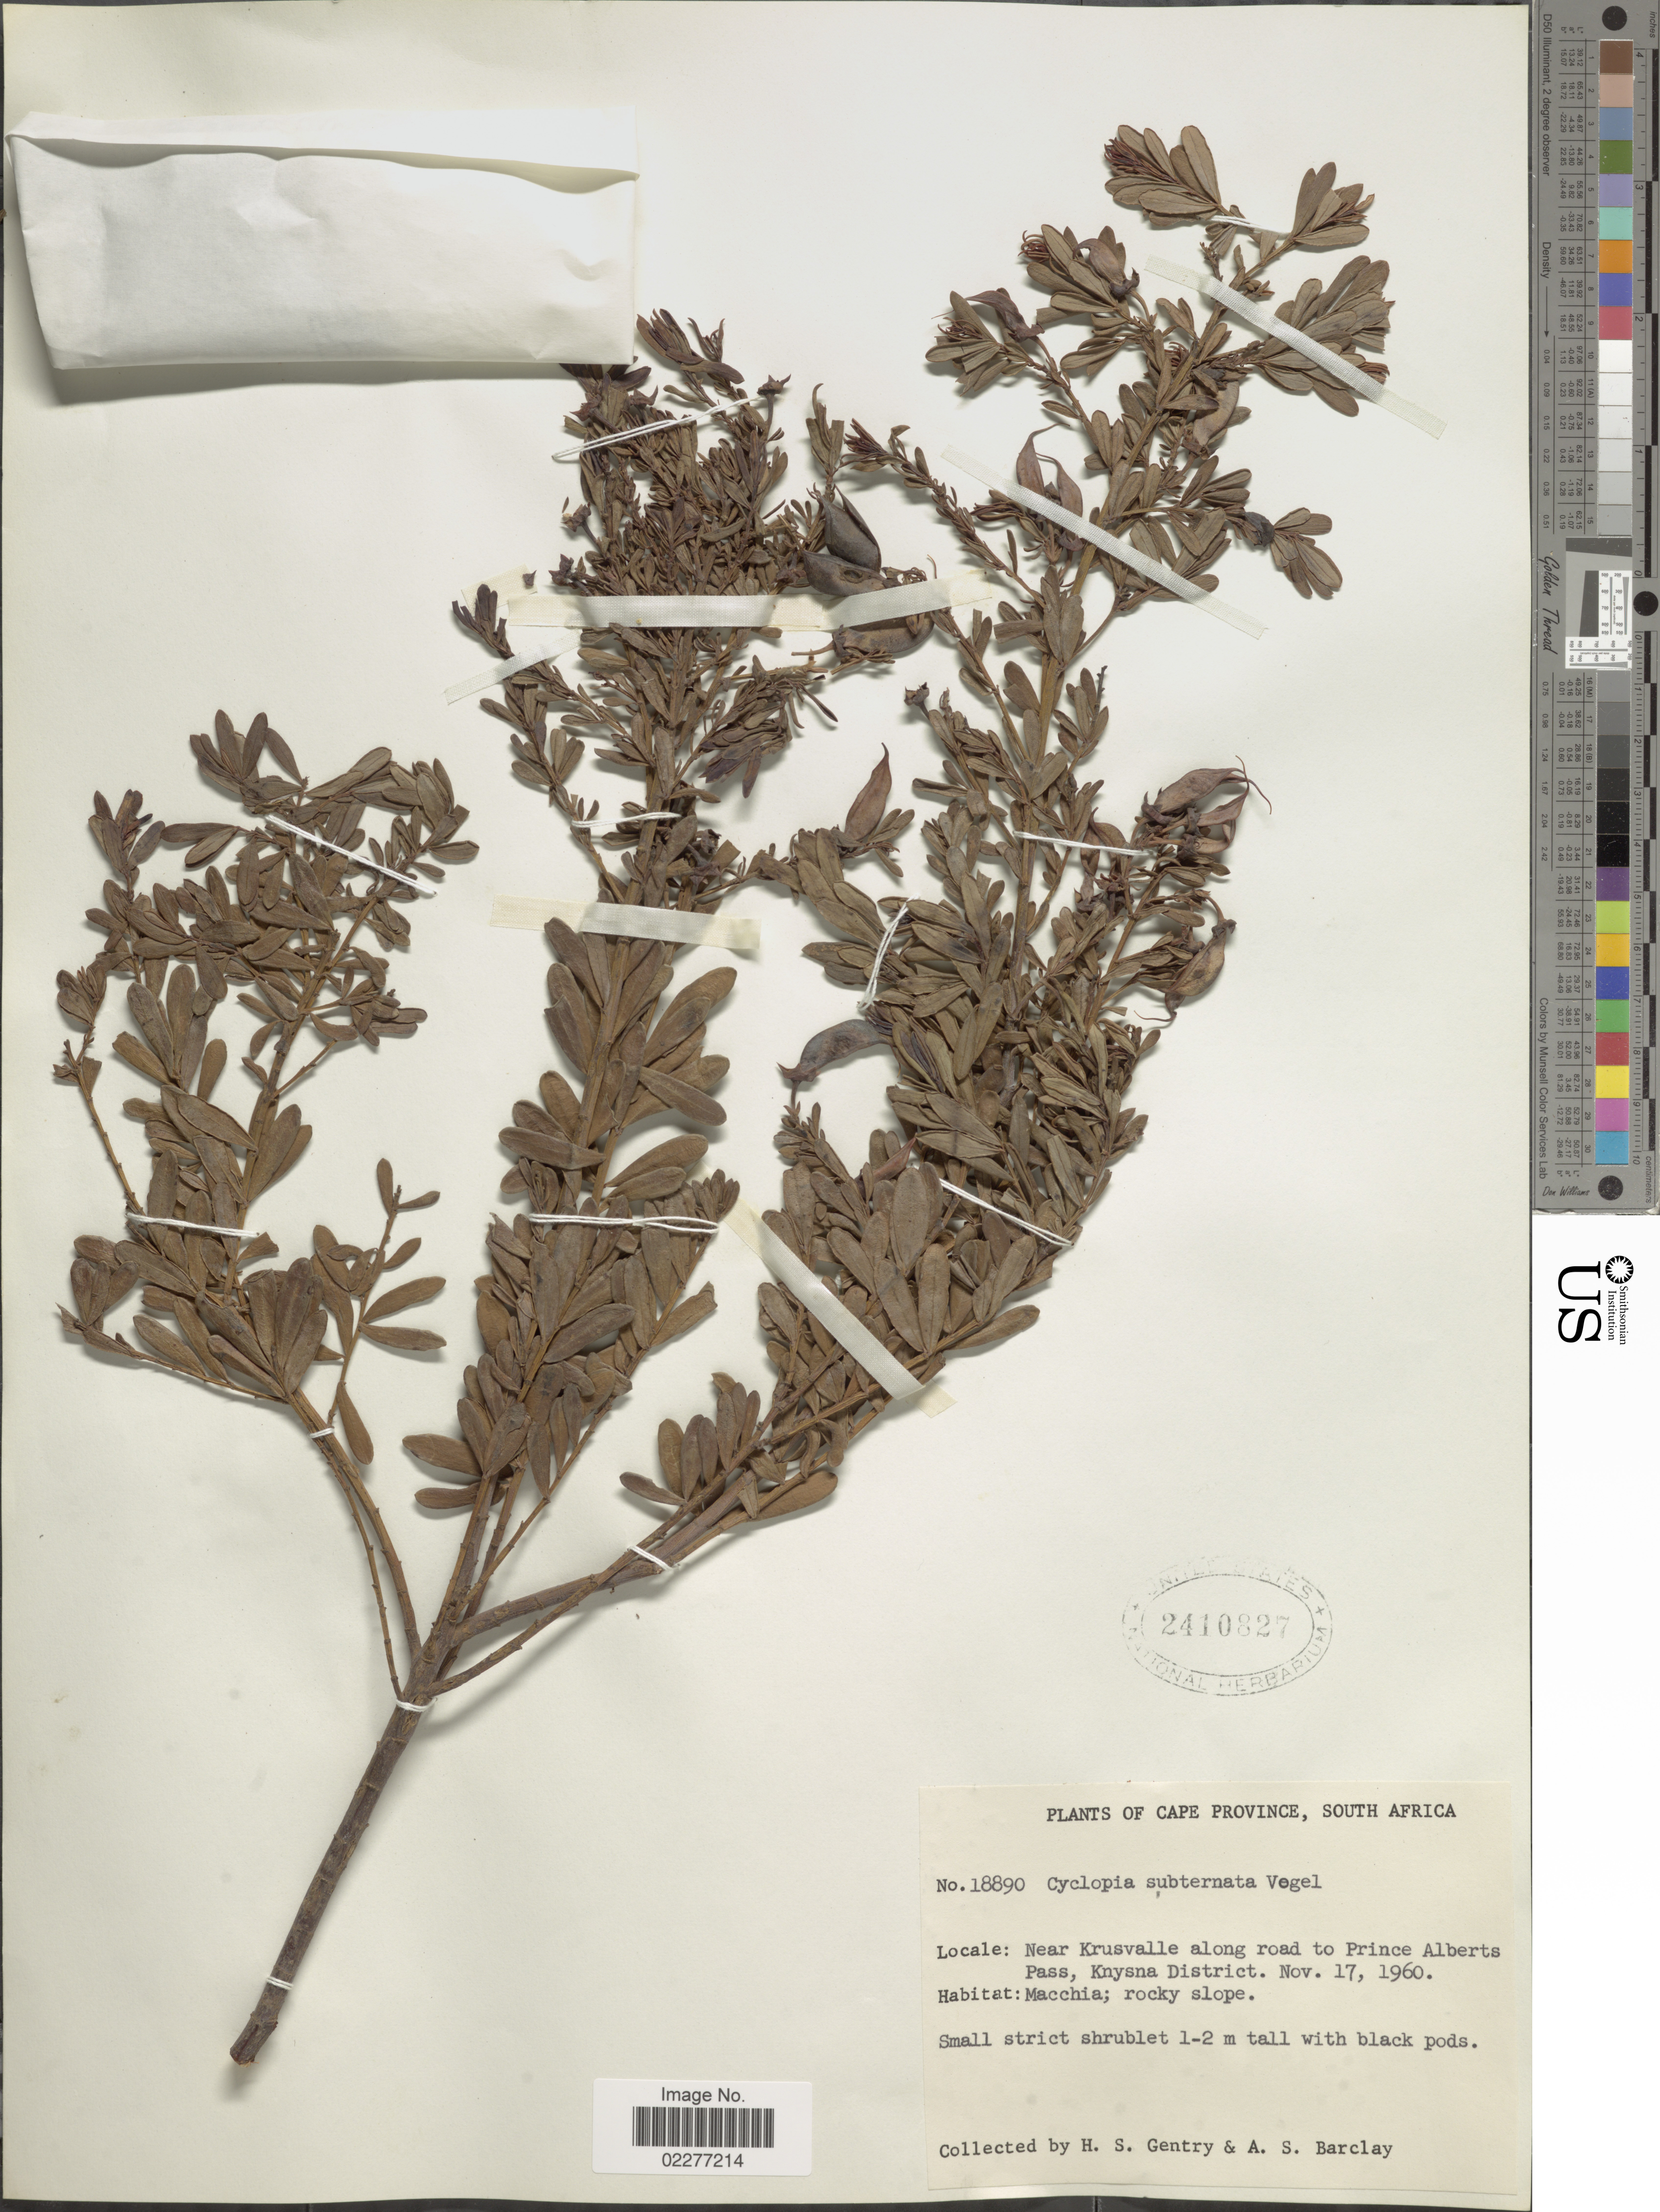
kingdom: Plantae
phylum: Tracheophyta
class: Magnoliopsida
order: Fabales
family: Fabaceae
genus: Cyclopia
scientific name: Cyclopia subternata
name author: Vogel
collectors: H. S. Gentry & A. S. Barclay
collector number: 18890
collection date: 1960-11-17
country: South Africa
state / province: Western Cape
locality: Near Krusvalle along road to Prince Alberts Pass, Knysna District, Macchia; rocky slope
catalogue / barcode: US 2410827